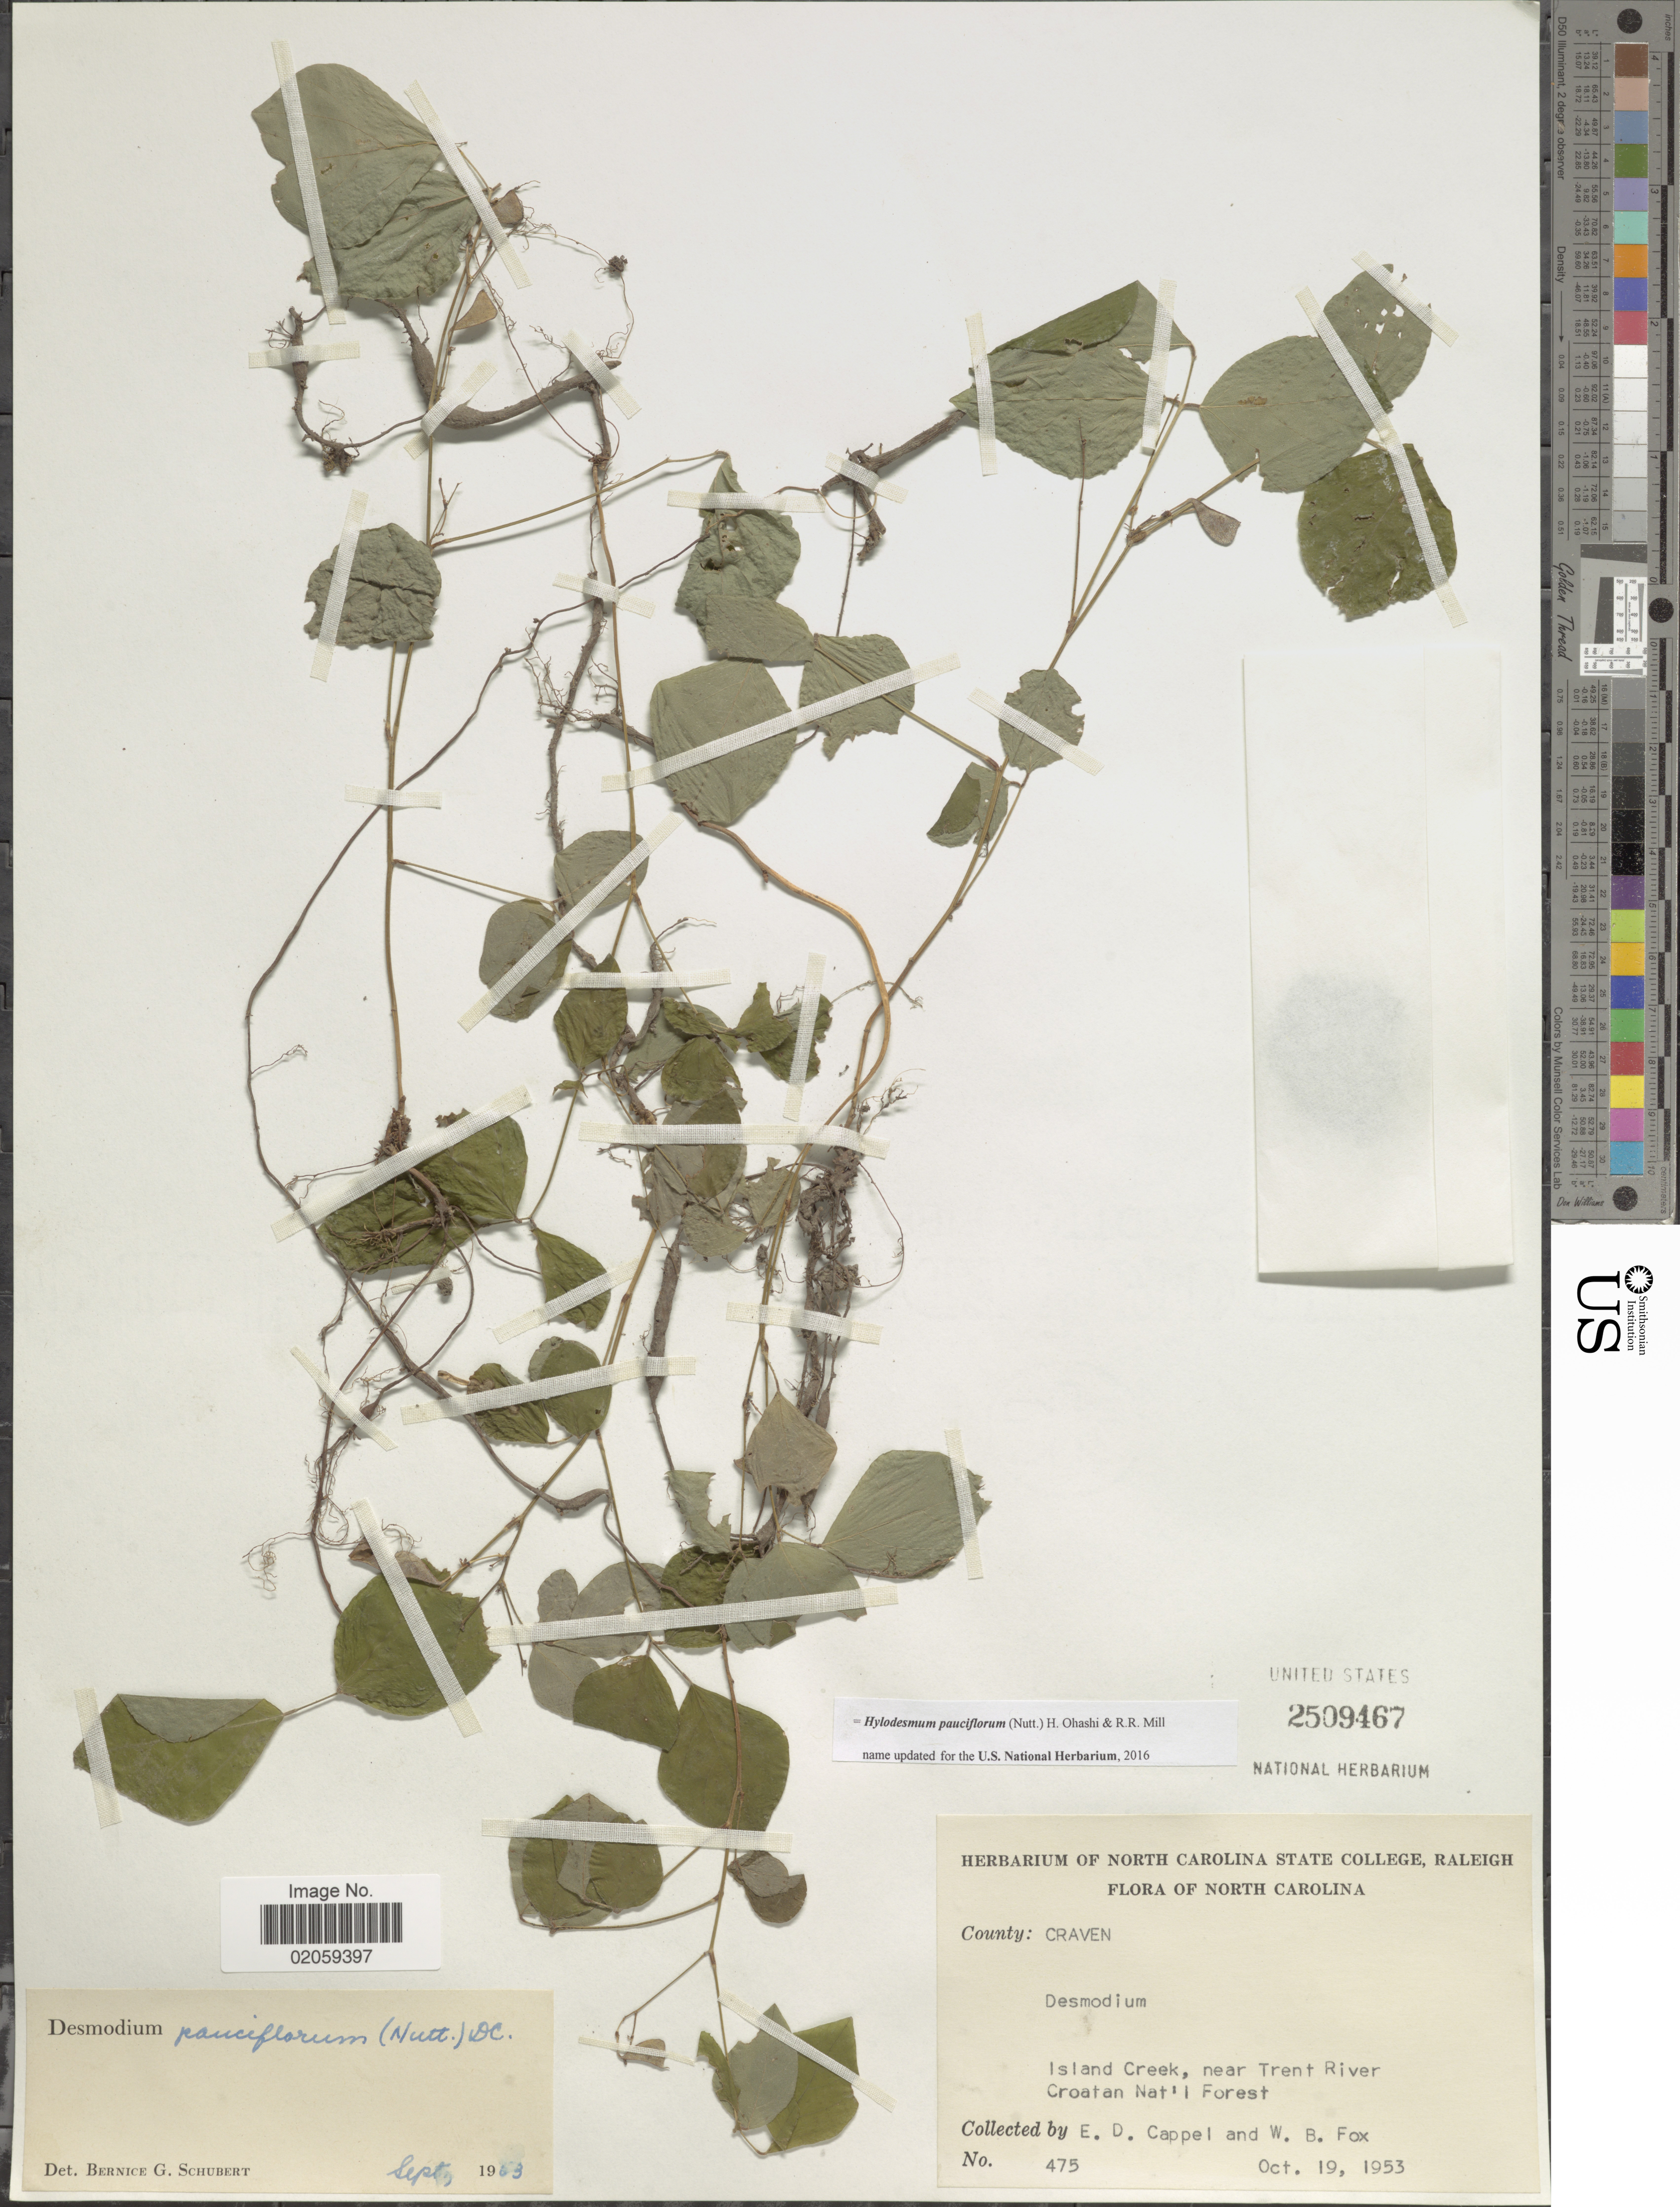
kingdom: Plantae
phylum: Tracheophyta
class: Magnoliopsida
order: Fabales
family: Fabaceae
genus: Hylodesmum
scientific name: Hylodesmum pauciflorum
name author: (Nutt.) H. Ohashi & R.R. Mill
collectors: E. Cappel & W. B. Fox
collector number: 475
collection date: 1953-10-19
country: United States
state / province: North Carolina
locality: County Craven, Island Creek, near Trent River, Croatan Nat'l Forest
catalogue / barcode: US 2509467